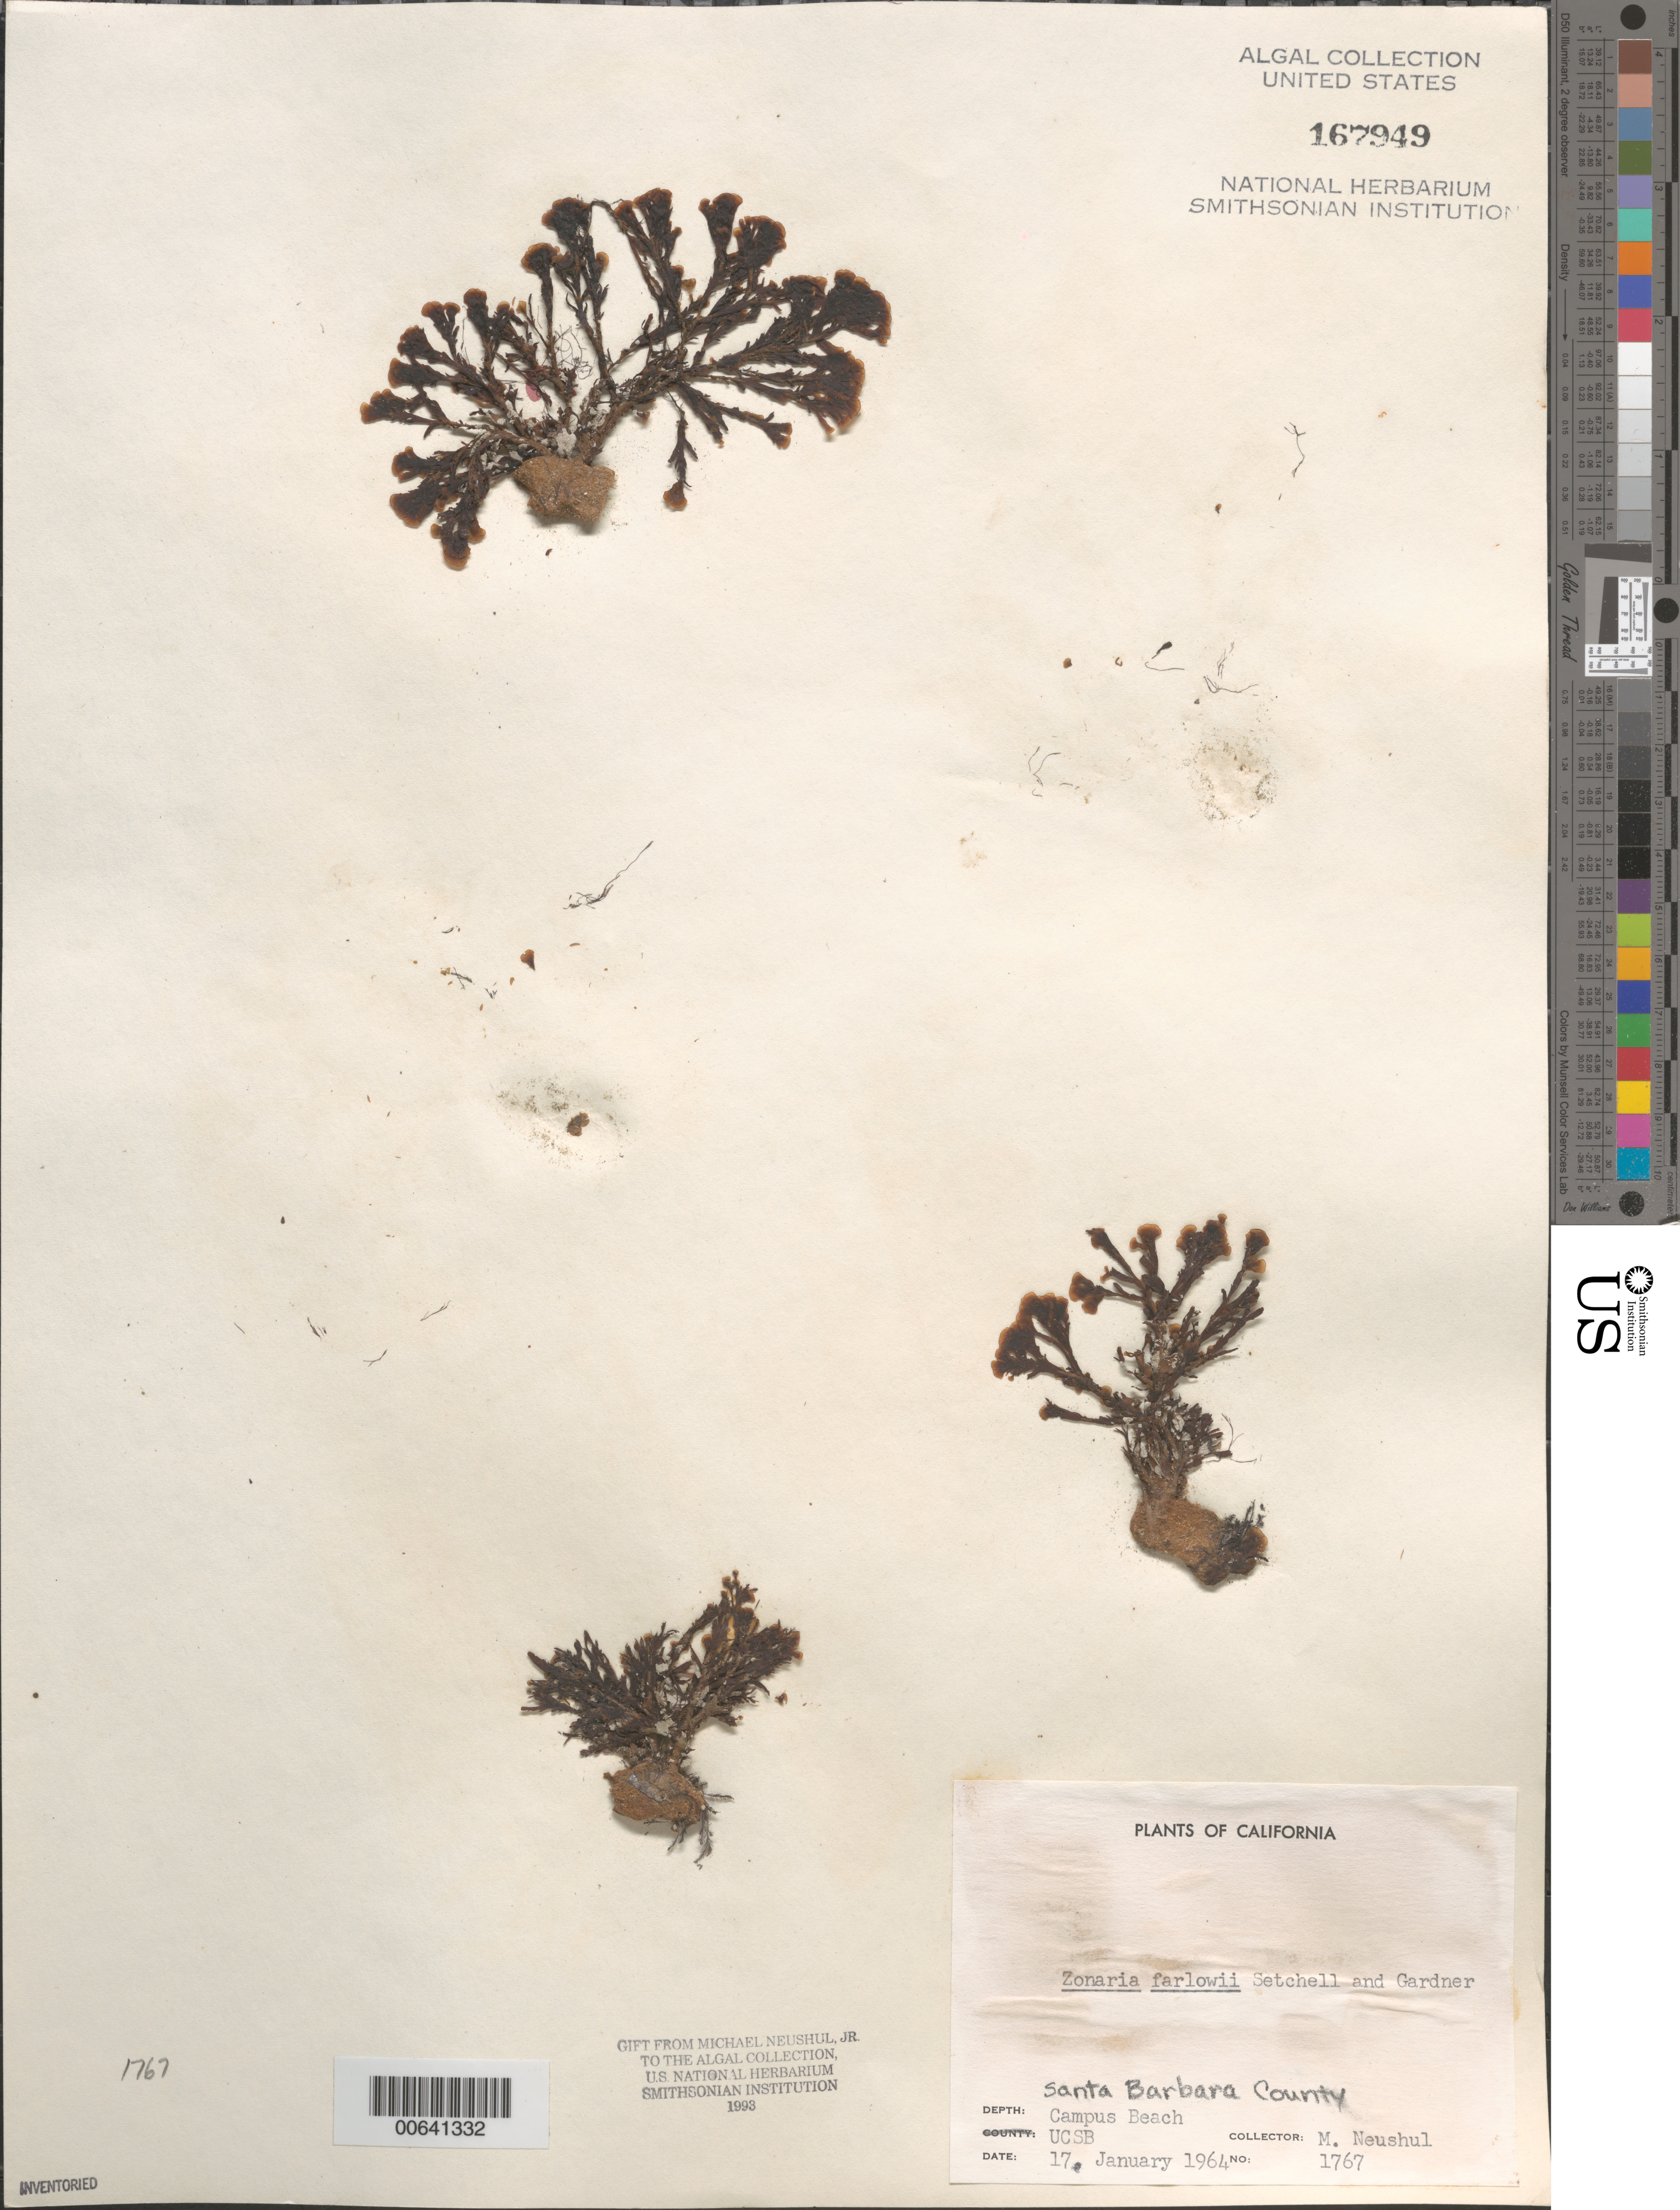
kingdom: Chromista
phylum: Ochrophyta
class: Phaeophyceae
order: Dictyotales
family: Dictyotaceae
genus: Zonaria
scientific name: Zonaria farlowii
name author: Setch. & N.L. Gardner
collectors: M. Neushul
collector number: Neushul 1767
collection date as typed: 17 Jan 1964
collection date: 1964-01-17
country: United States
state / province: California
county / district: Santa Barbara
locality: Campus Beach, University of California Santa Barbara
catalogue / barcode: US 167949